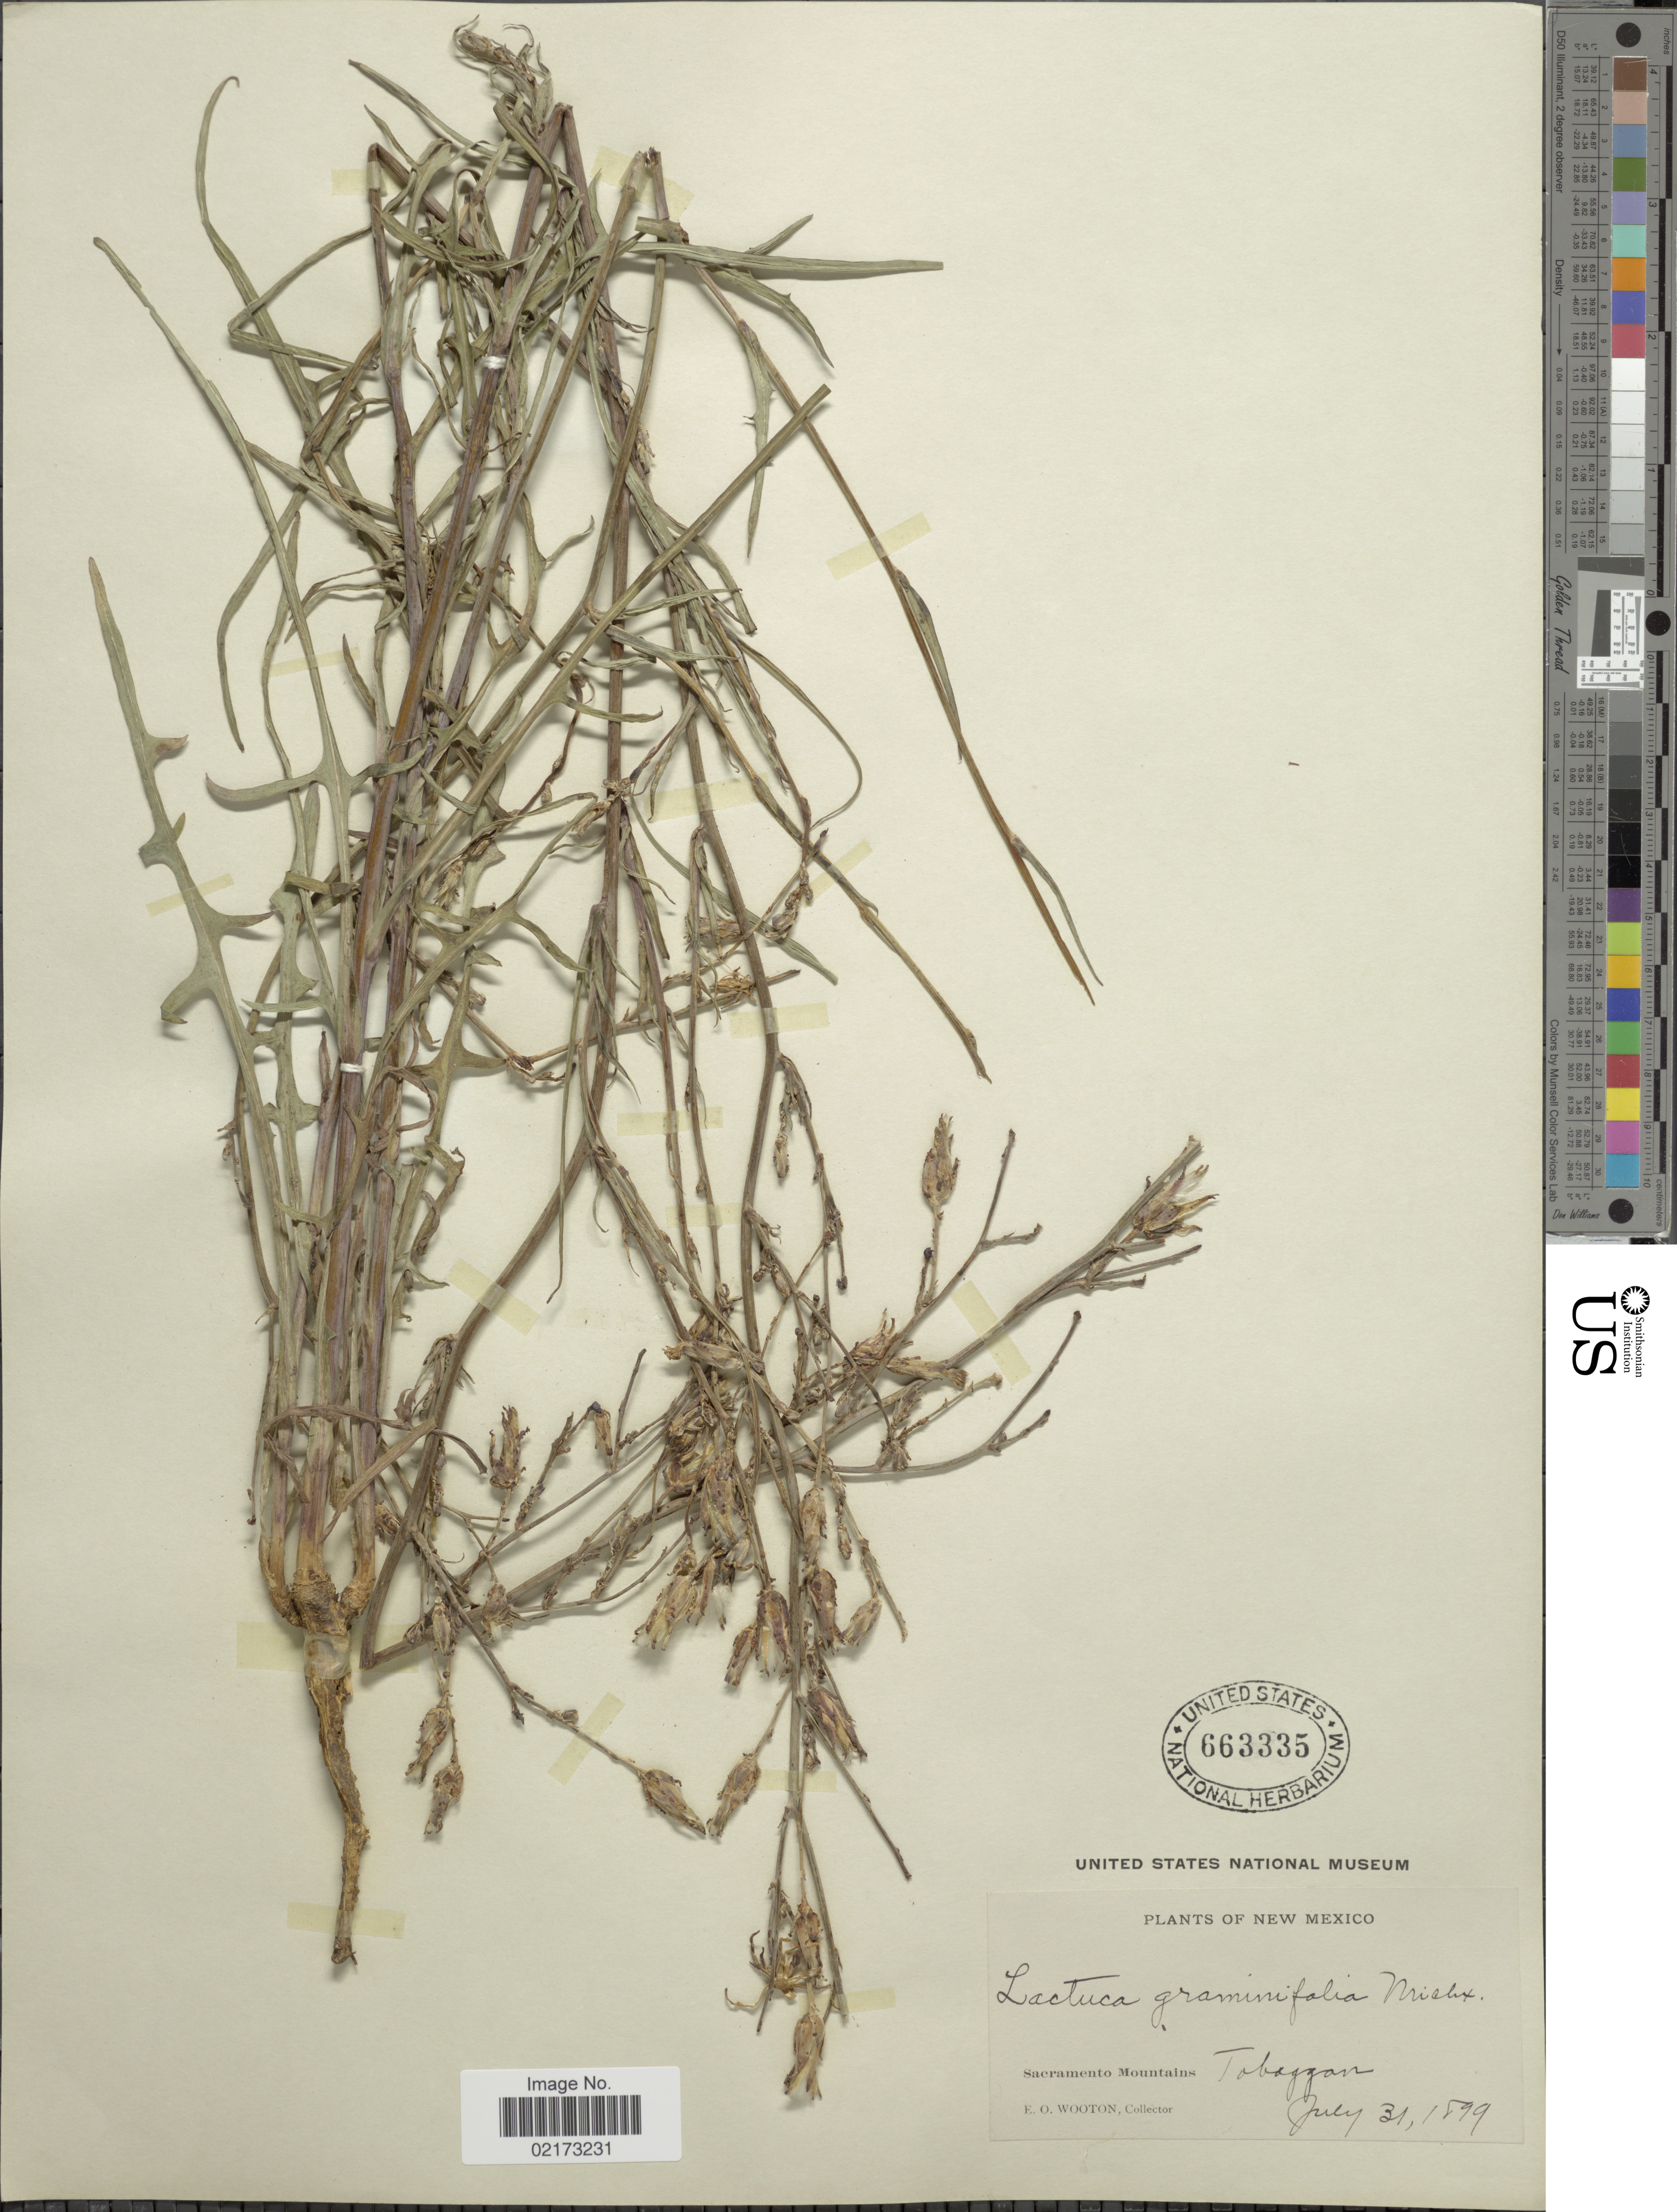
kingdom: Plantae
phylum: Tracheophyta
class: Magnoliopsida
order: Asterales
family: Asteraceae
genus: Lactuca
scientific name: Lactuca graminifolia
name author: Michx.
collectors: E. O. Wooton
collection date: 1899-07-31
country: United States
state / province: New Mexico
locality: Sacramento Mountains, Tobaggan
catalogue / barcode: US 663335